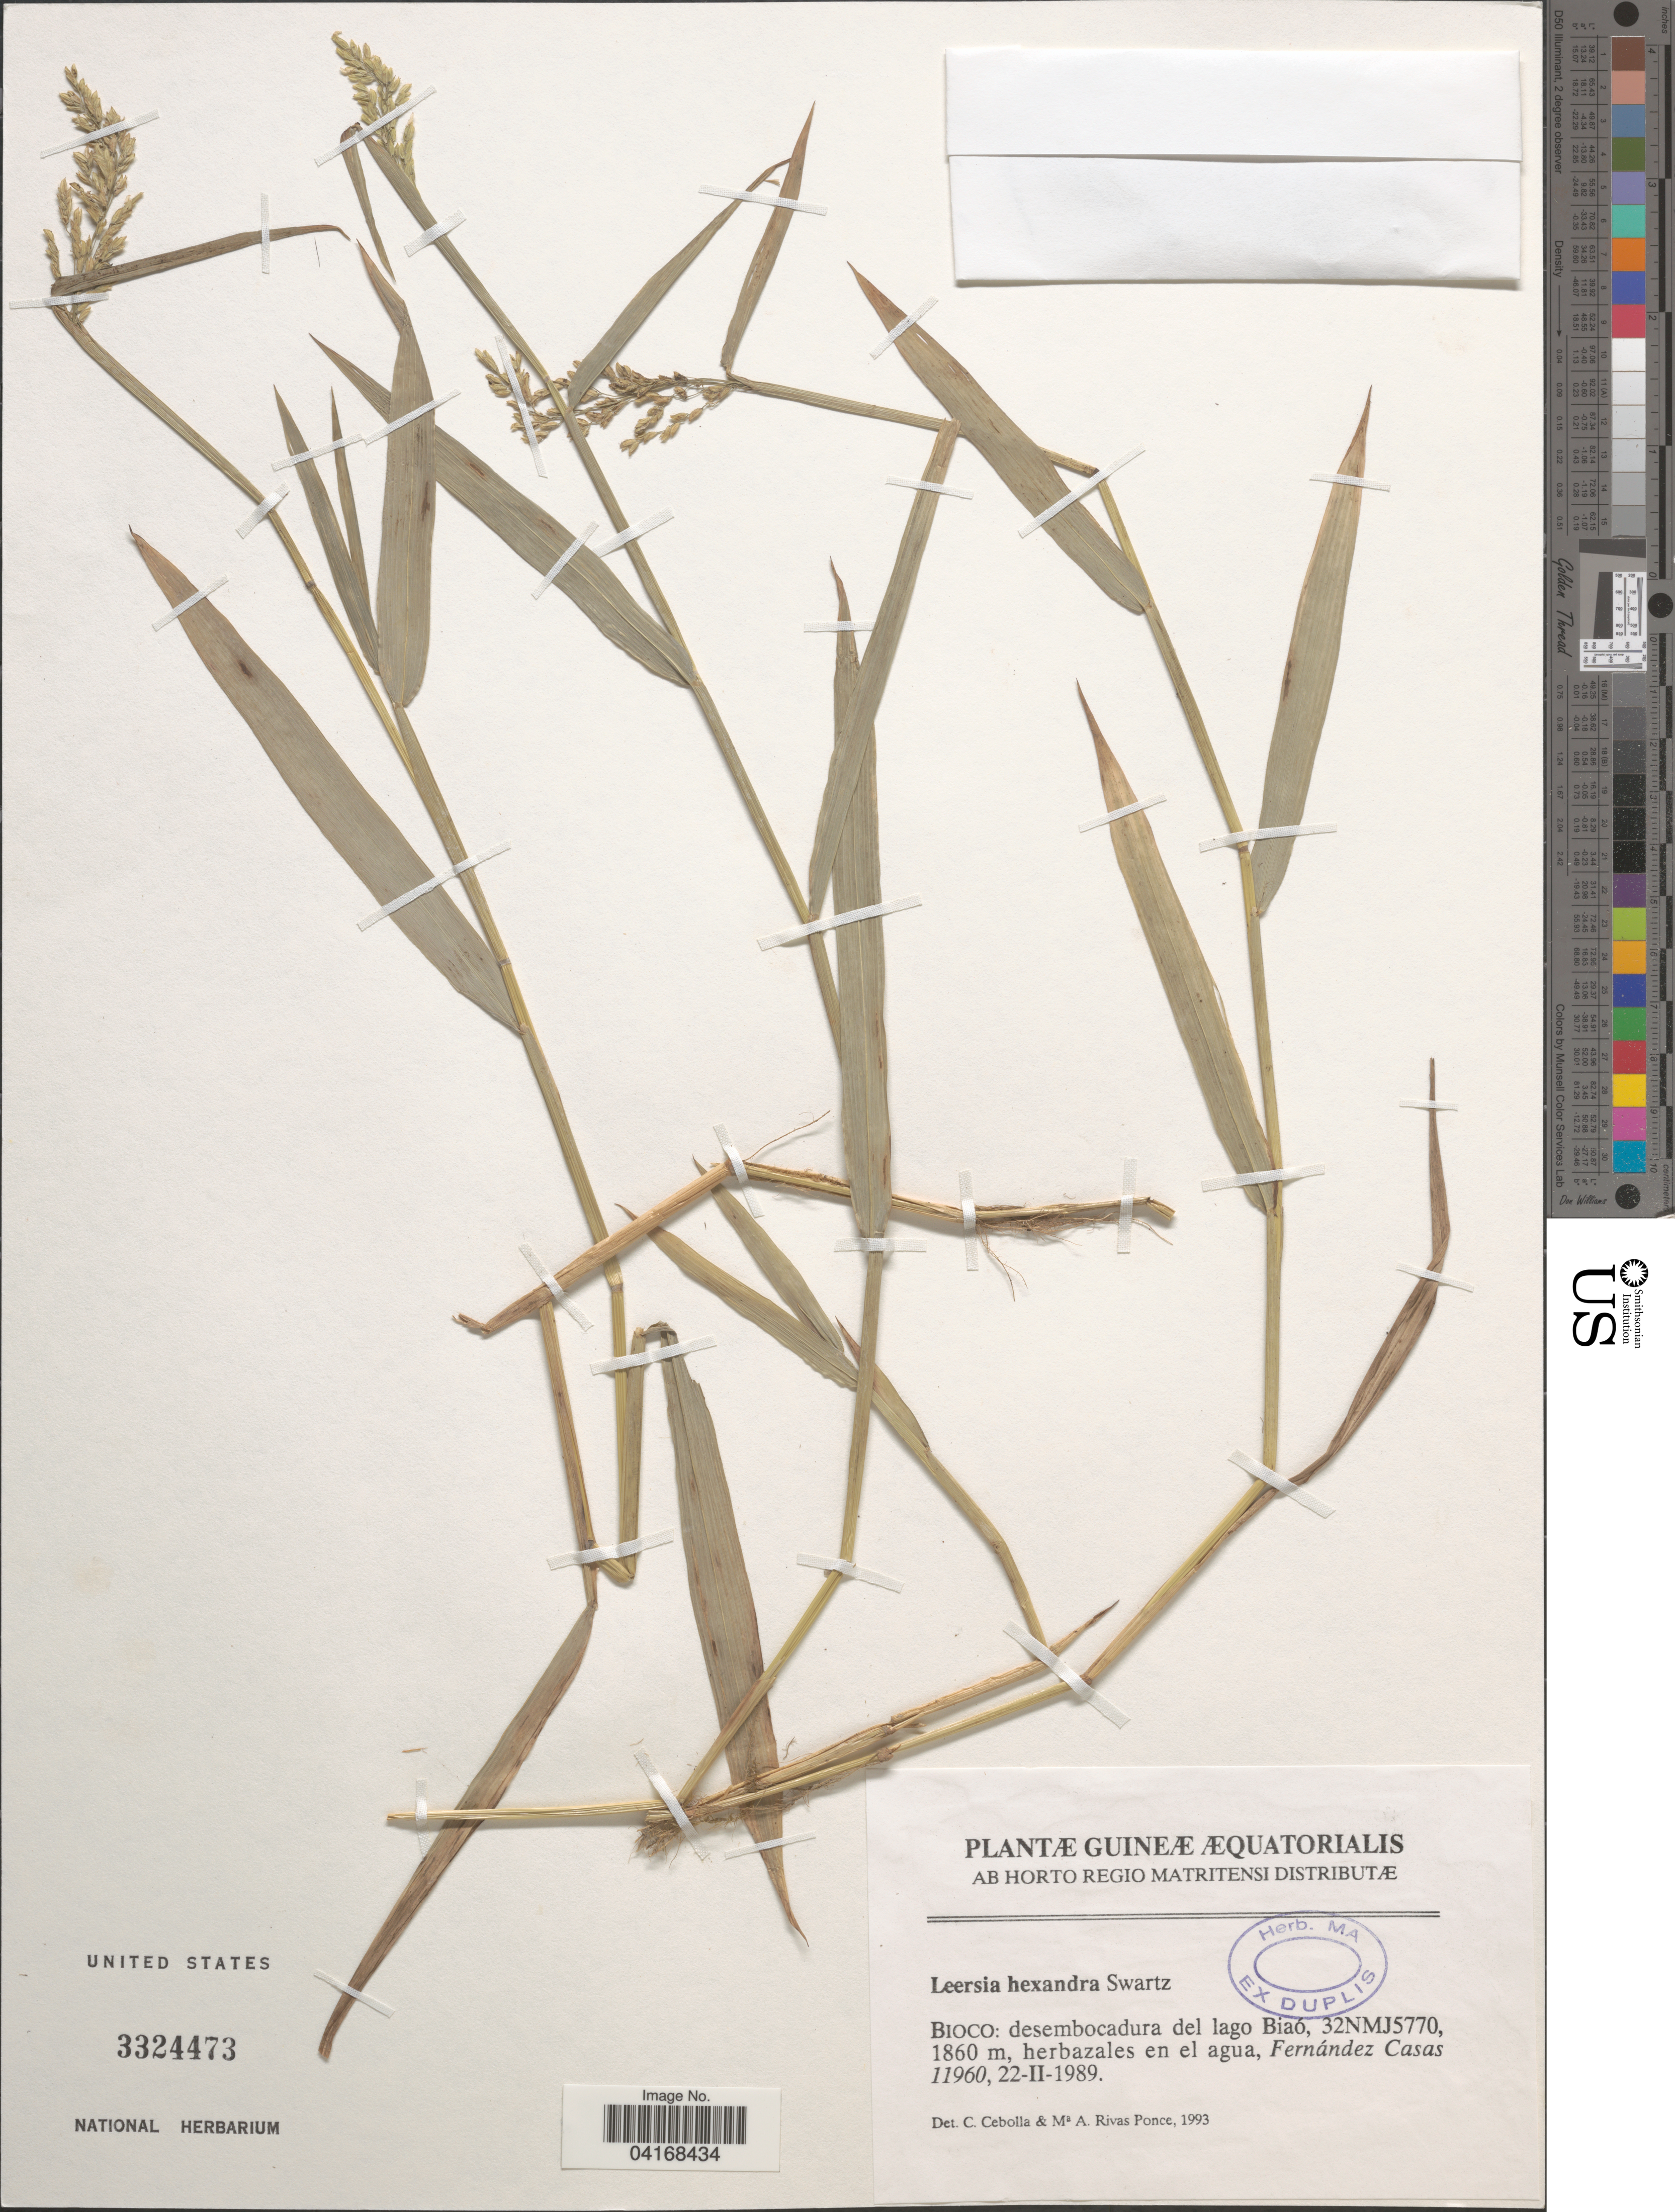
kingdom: Plantae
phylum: Tracheophyta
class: Liliopsida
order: Poales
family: Poaceae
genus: Leersia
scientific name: Leersia hexandra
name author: Sw.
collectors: F. Casas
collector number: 11960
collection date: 1989-02-22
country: Equatorial Guinea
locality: Guineæ Æquatorialis. Bioco: desembocadura del lago Biaó, 32NMJ5770.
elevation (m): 1860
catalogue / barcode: US 3324473